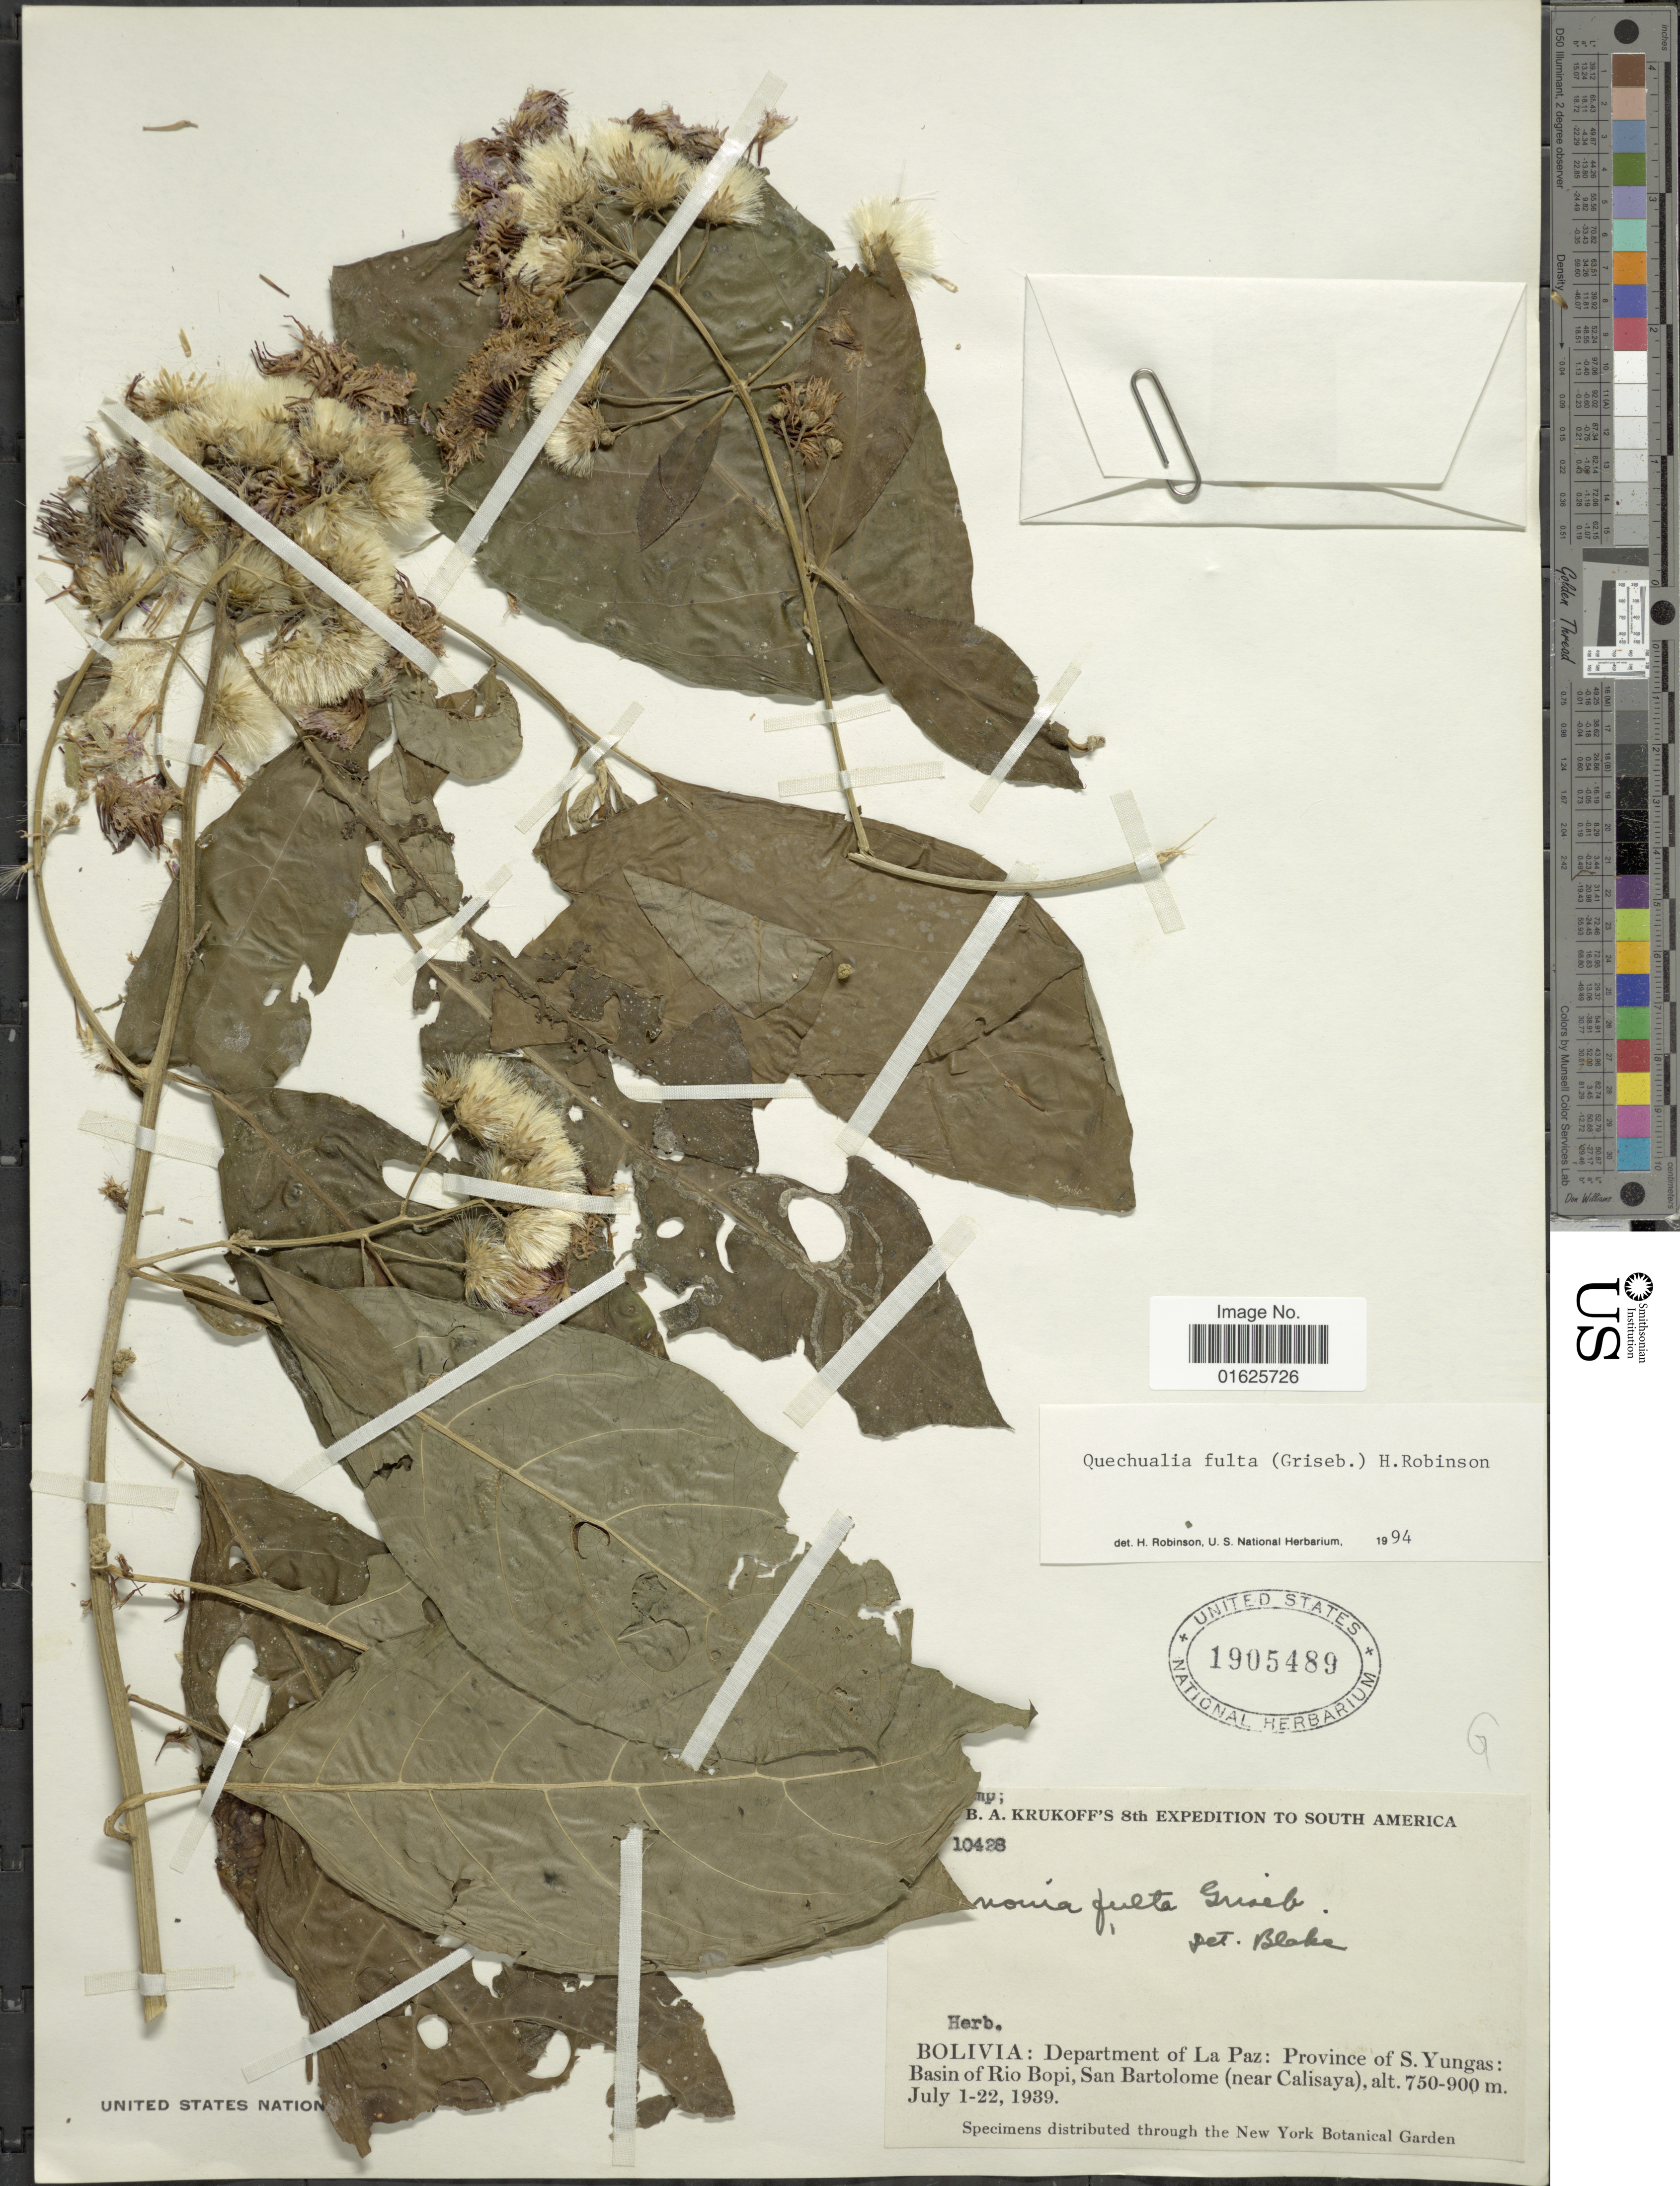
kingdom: Plantae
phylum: Tracheophyta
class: Magnoliopsida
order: Asterales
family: Asteraceae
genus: Quechualia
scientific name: Quechualia fulta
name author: (Griseb.) H. Rob.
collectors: B. A. Krukoff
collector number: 10428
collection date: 1939-07-01/1939-07-22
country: Bolivia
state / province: La Paz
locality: Department of La Paz: Province of S. Yungas: Basin of Rio Bopi, San Bartolome (near Calisaya)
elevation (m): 750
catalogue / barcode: US 1905489